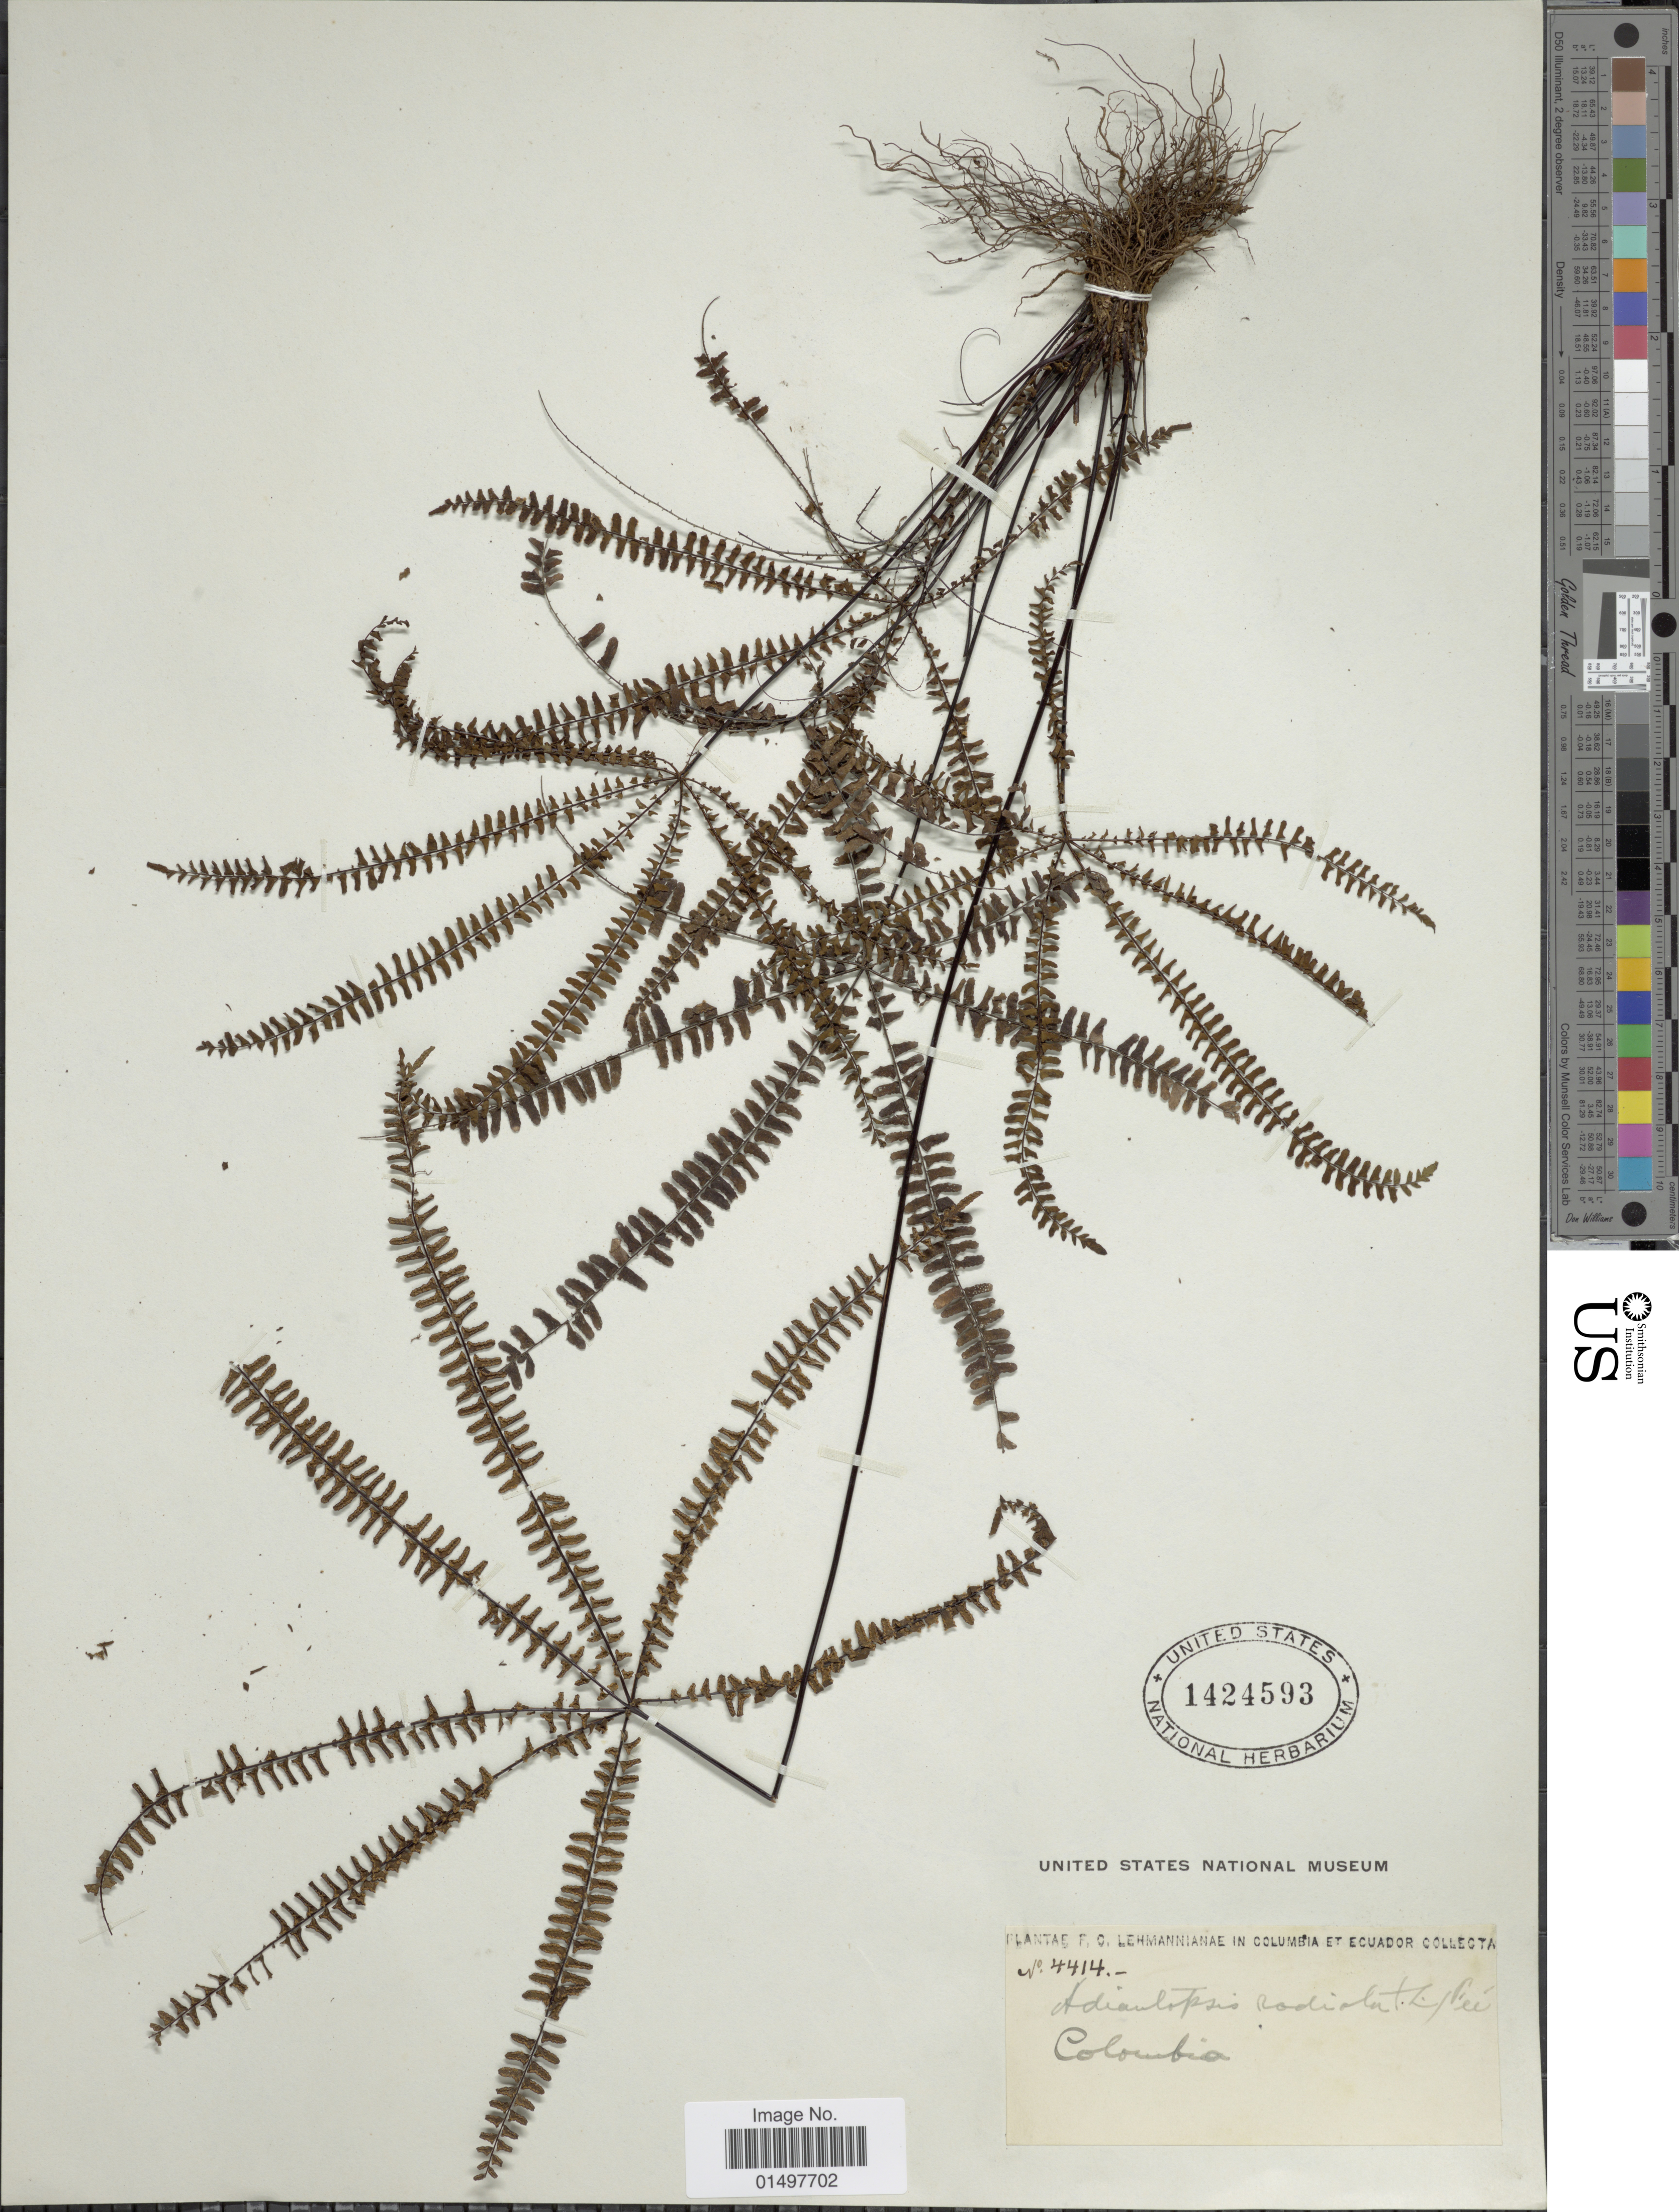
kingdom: Plantae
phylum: Tracheophyta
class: Polypodiopsida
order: Polypodiales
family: Pteridaceae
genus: Adiantopsis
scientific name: Adiantopsis radiata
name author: (L.) Fée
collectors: F. C. Lehmann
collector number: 4414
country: Colombia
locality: In Columbia et Ecuador.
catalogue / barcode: US 1424593